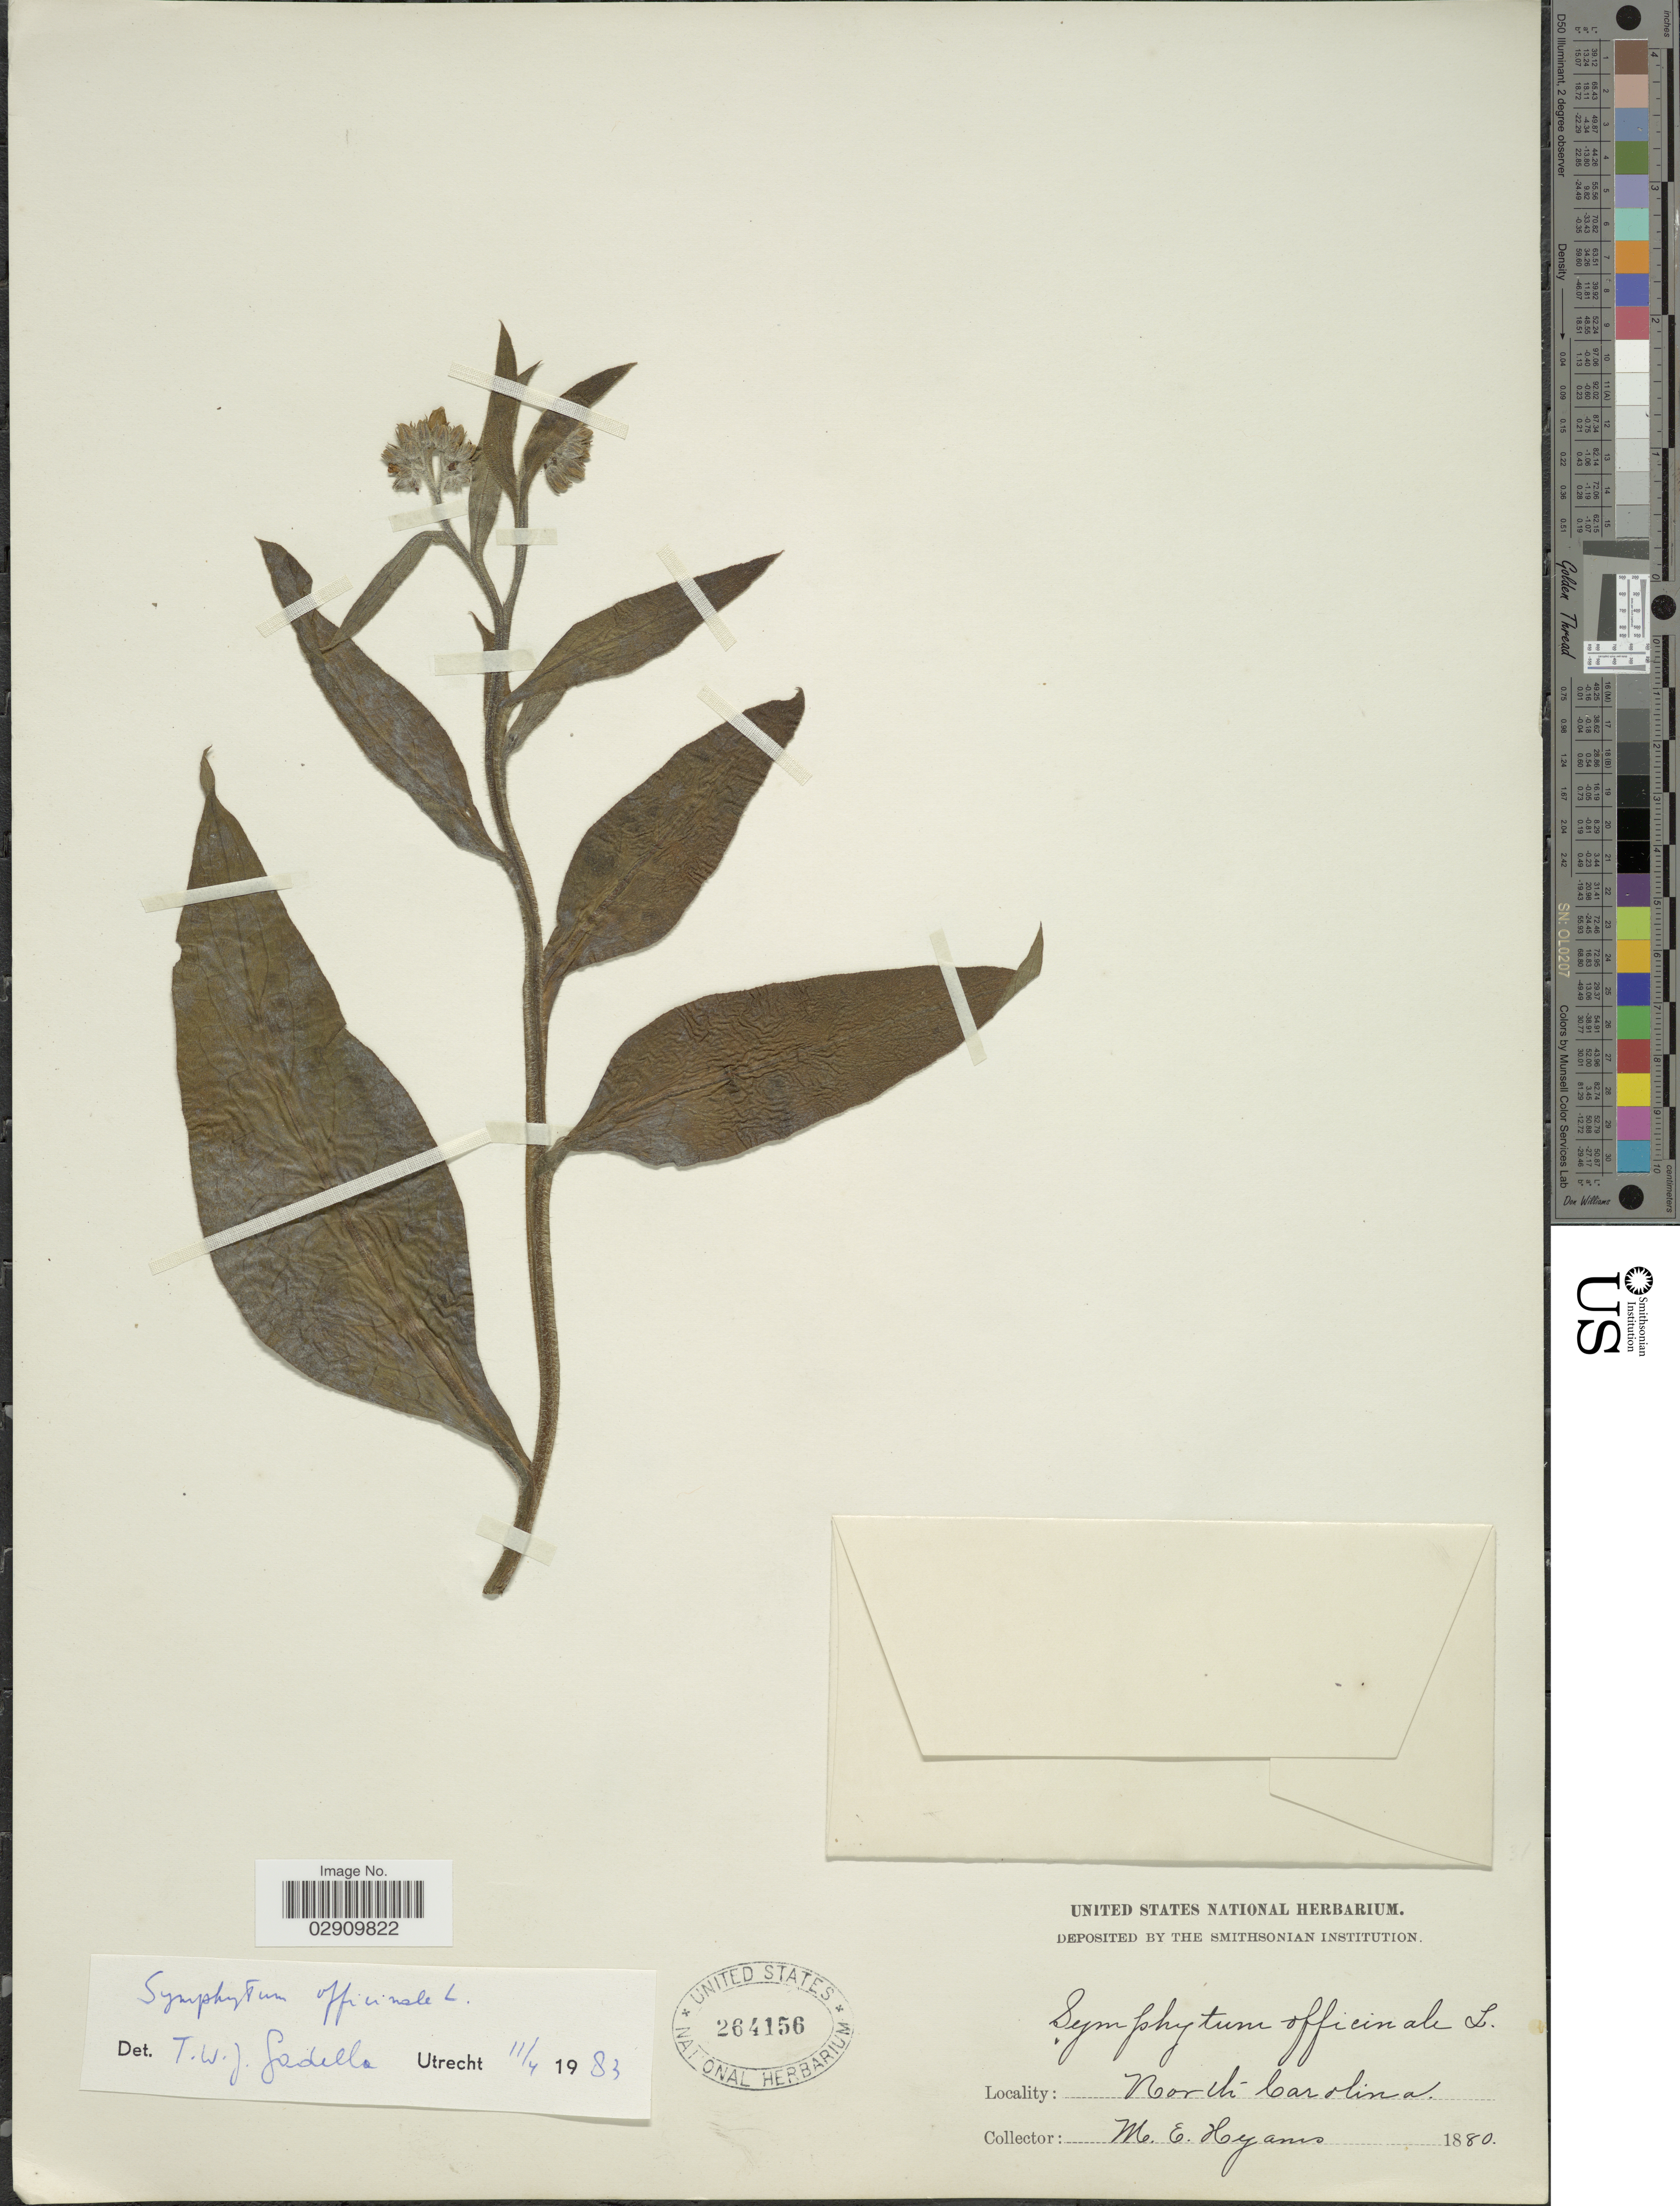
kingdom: Plantae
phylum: Tracheophyta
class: Magnoliopsida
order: Boraginales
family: Boraginaceae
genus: Symphytum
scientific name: Symphytum officinale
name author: L.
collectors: M. E. Hyams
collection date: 1880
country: United States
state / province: North Carolina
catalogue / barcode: US 264156